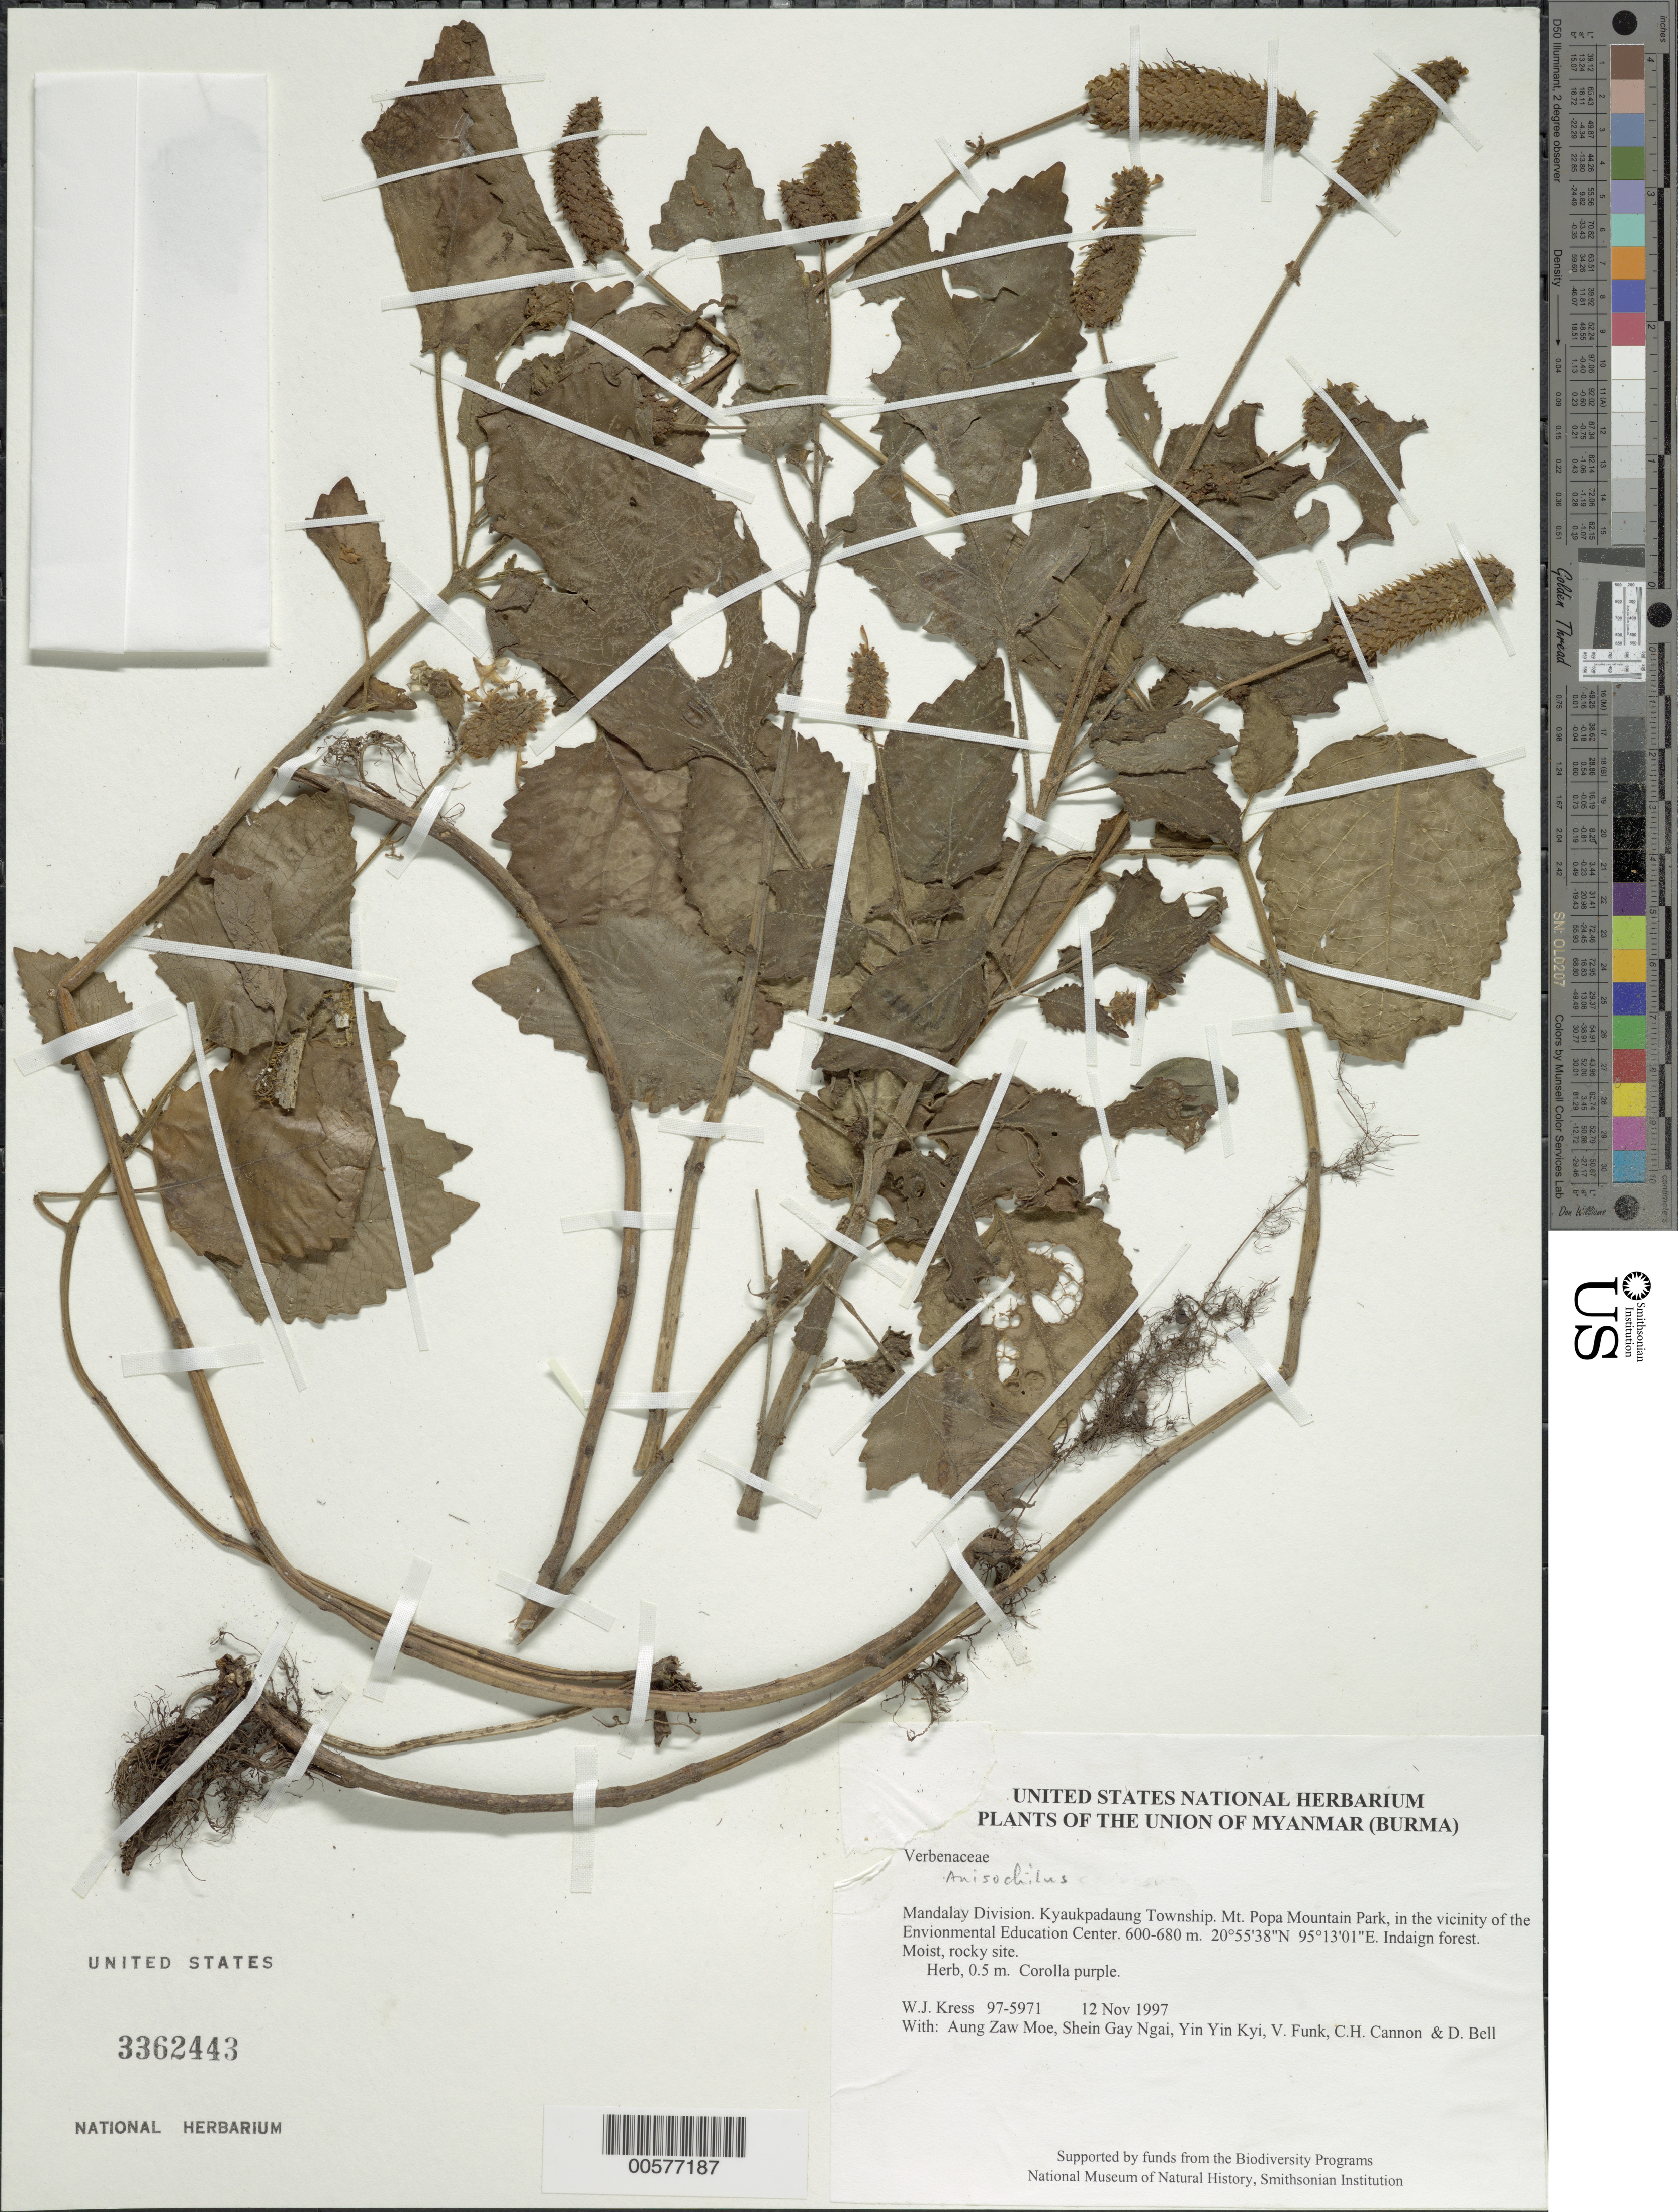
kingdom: Plantae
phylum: Tracheophyta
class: Magnoliopsida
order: Lamiales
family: Verbenaceae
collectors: W. J. Kress, Aung Zaw Moe, Shein Gay Ngai, Yin Yin Kyi, V. Funk & C. H. Cannon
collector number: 97-5971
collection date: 1997-11-12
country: Myanmar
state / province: Mandalay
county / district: Kyaukpadaung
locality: Mt. Popa Mountain Park, in the vicinity of the Envionmental Education Center.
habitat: Indaign forest. Moist, rocky site.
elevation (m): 600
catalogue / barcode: US 3362443